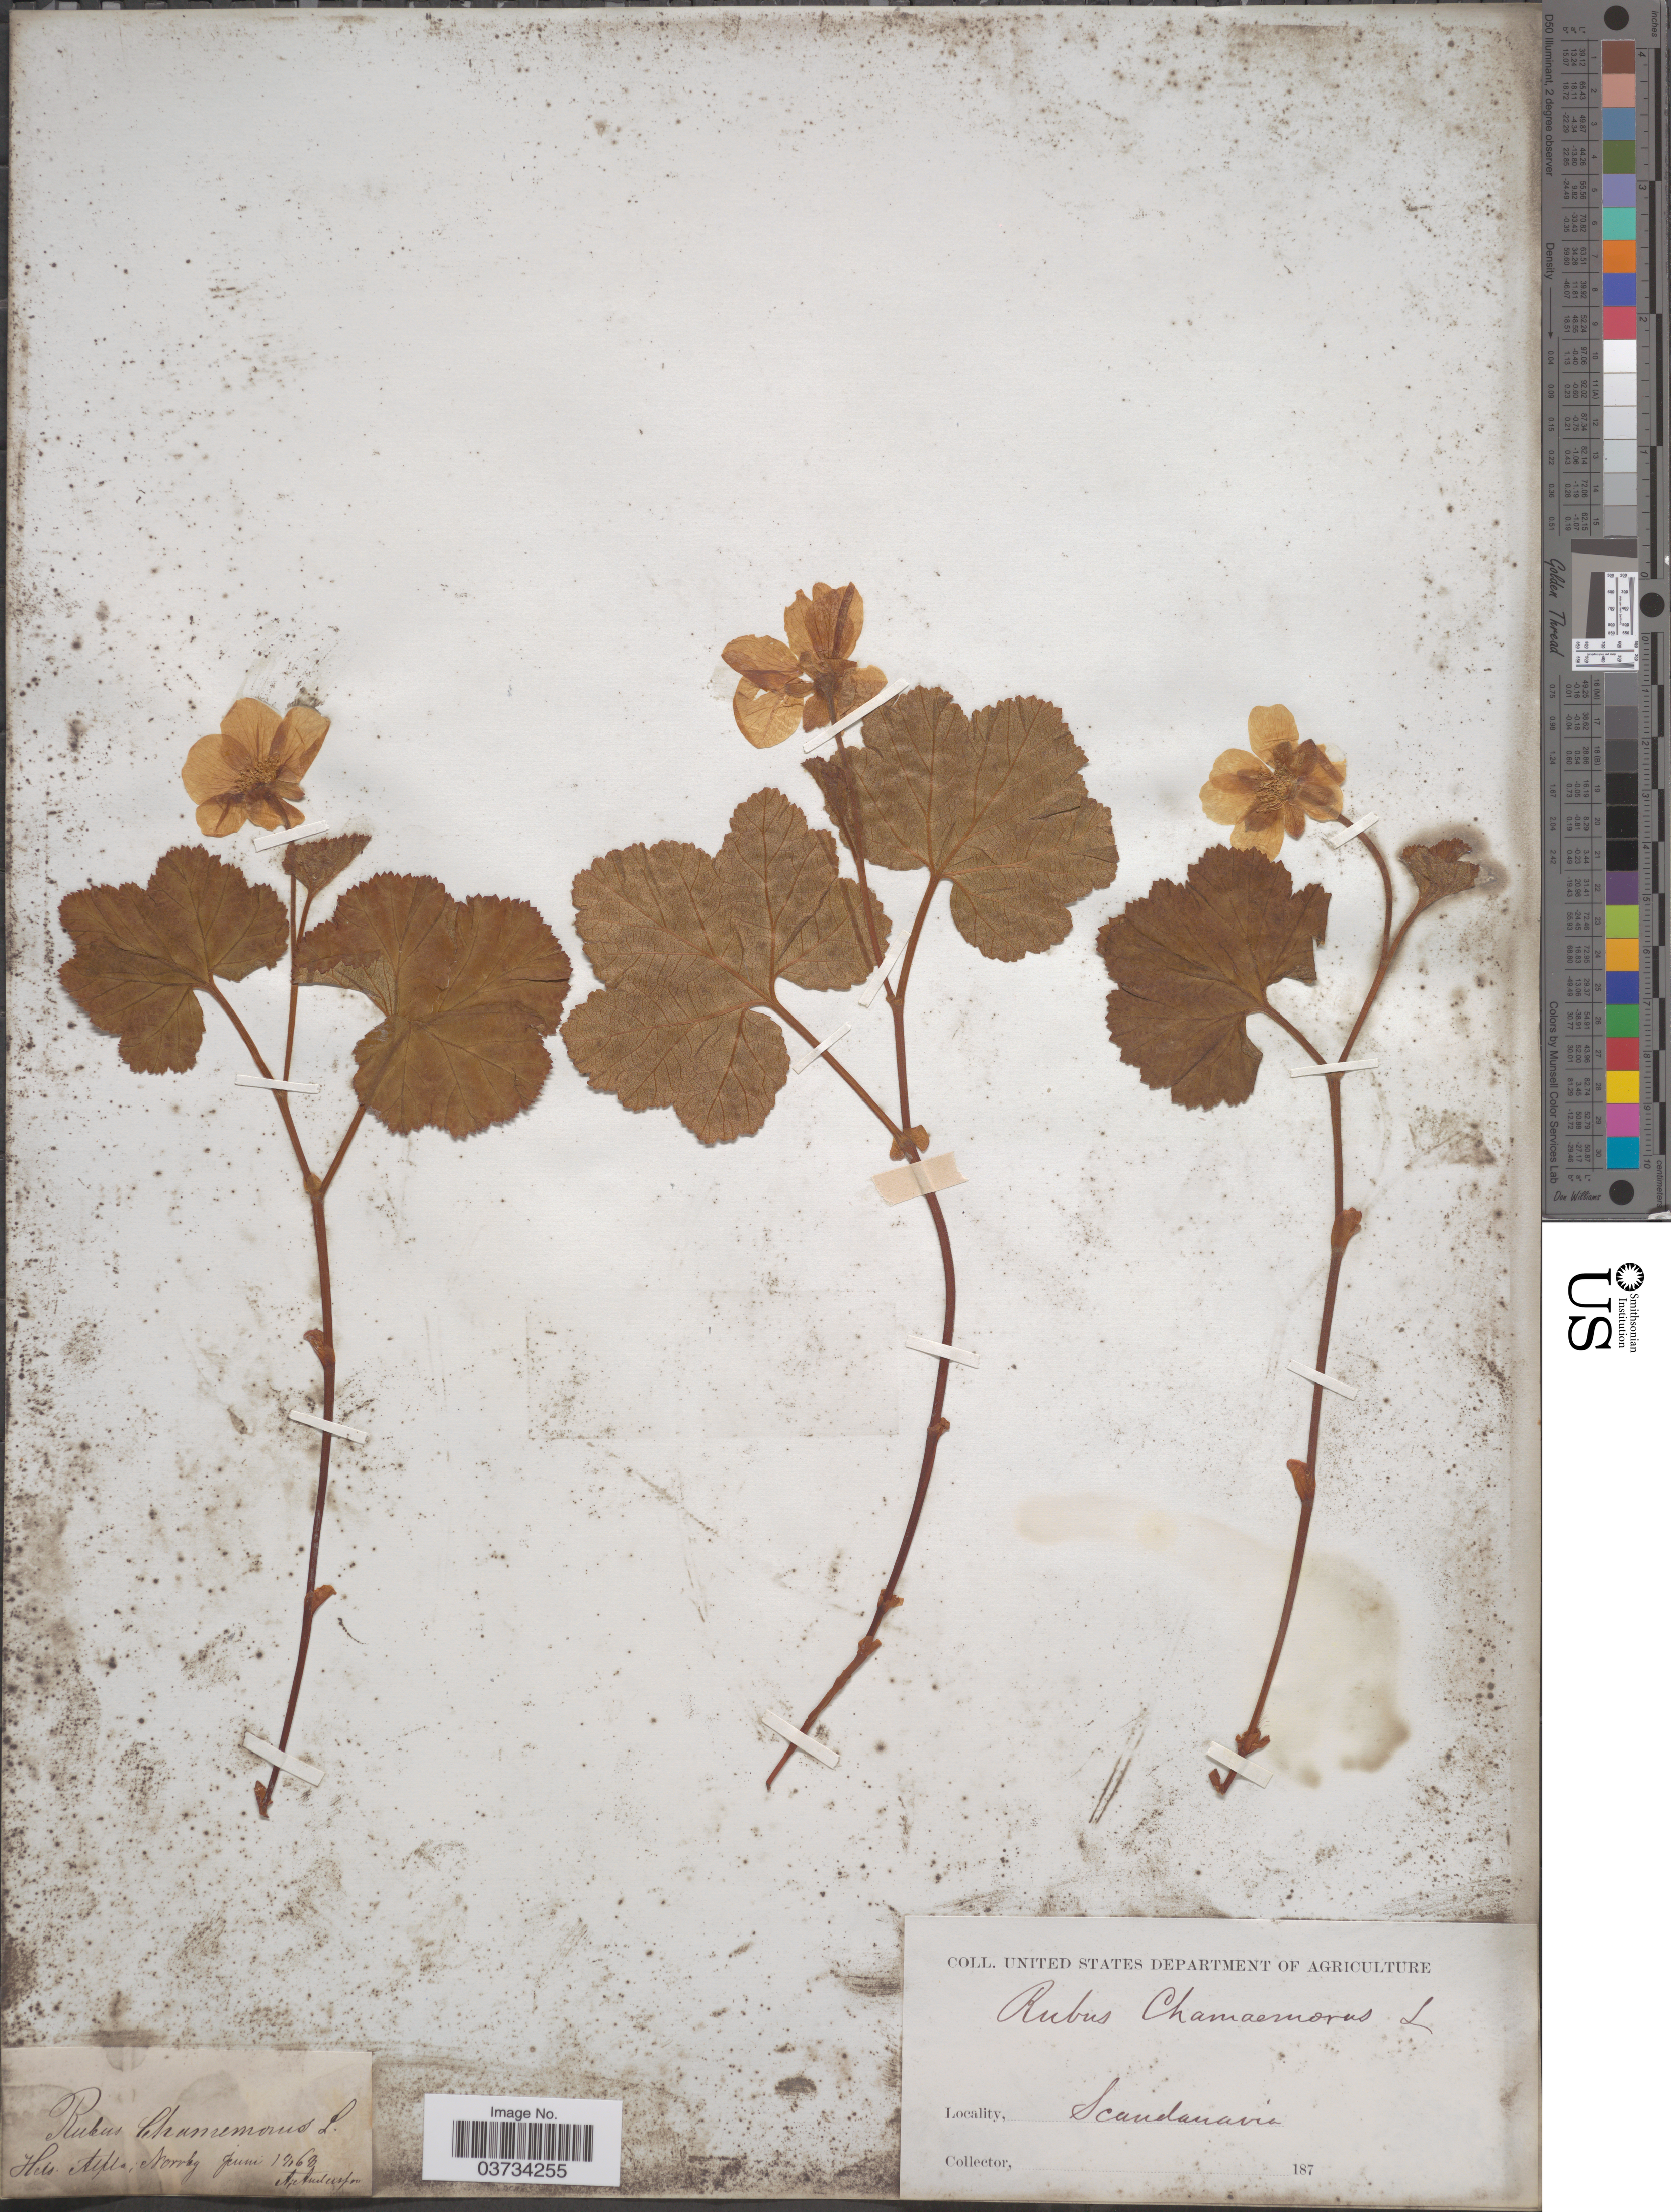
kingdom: Plantae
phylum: Tracheophyta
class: Magnoliopsida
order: Rosales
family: Rosaceae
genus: Rubus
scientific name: Rubus chamaemorus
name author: L.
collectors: A. Andersson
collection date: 1868-06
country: Sweden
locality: Helsl. Alfta; Norrby. Scandanavia.